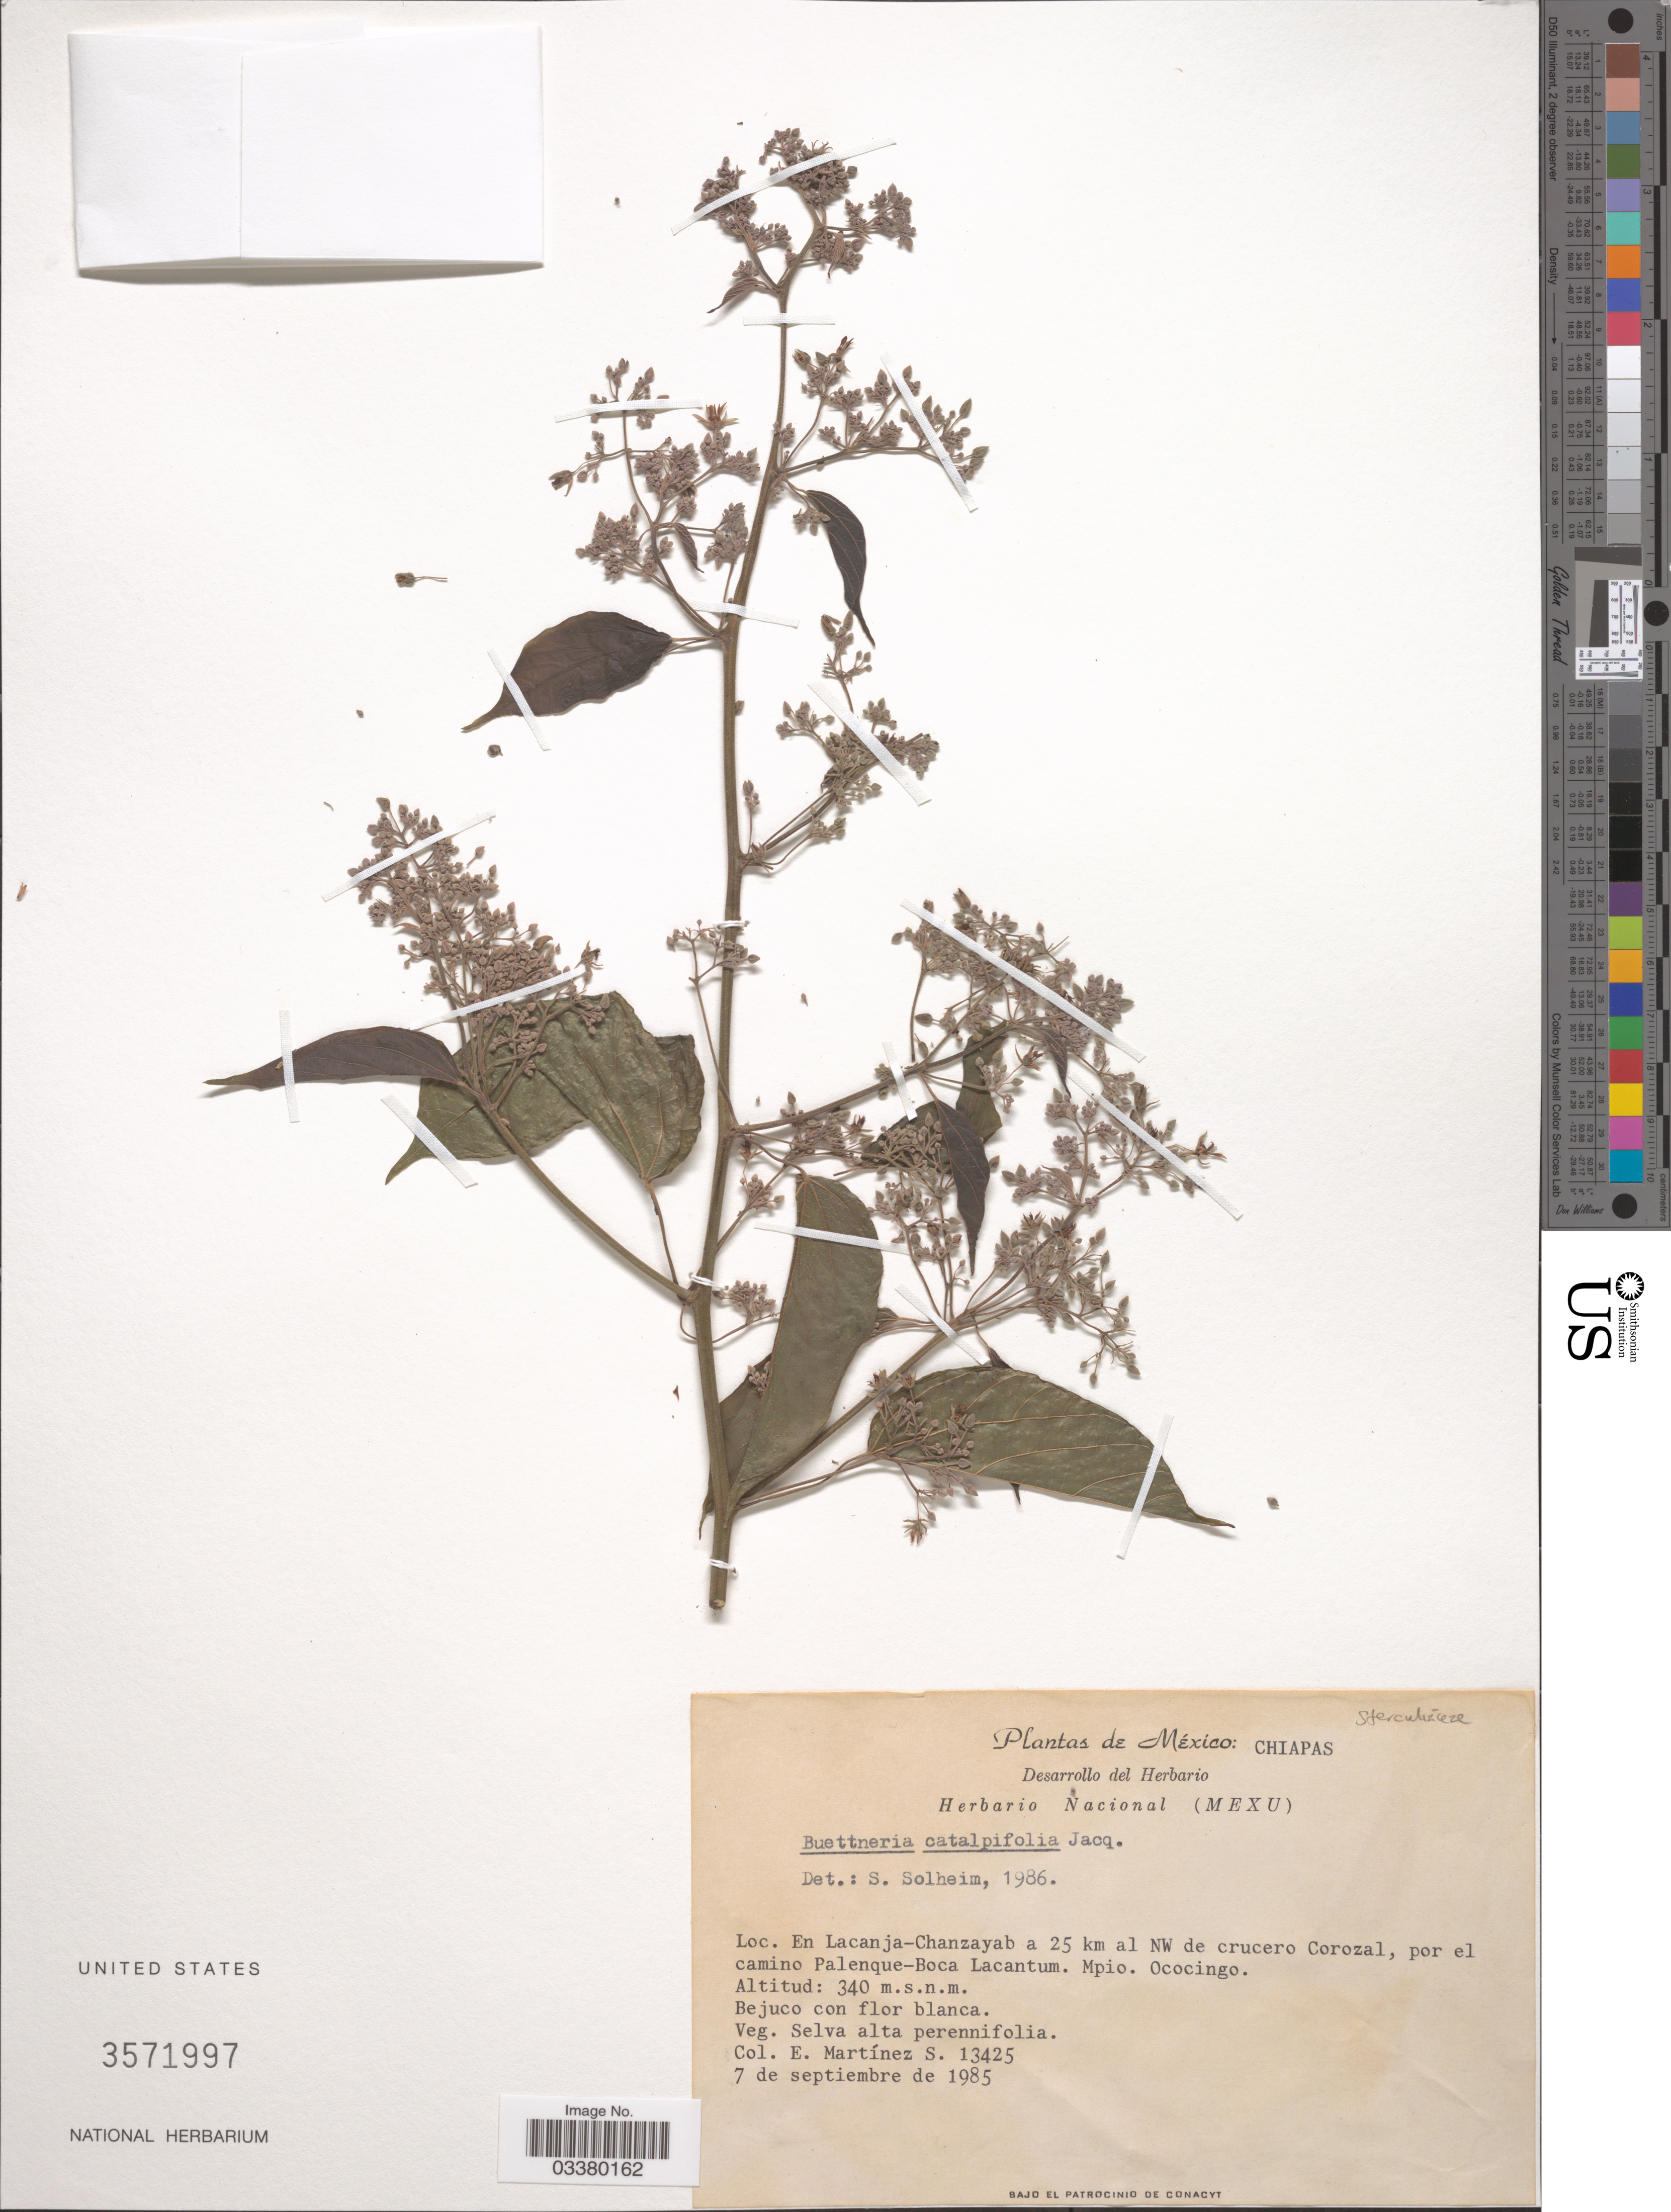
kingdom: Plantae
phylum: Tracheophyta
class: Magnoliopsida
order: Malvales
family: Malvaceae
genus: Byttneria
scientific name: Byttneria catalpifolia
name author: Jacq.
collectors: E. M. Martínez S.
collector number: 13425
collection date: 1985-09-07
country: Mexico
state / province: Chiapas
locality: En Lacanja-Chanzayab a 25 km al NW de crucero Corozal, por el camino Palenque-Boca Lacantum. Mpio. Ococingo.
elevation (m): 340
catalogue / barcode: US 3571997